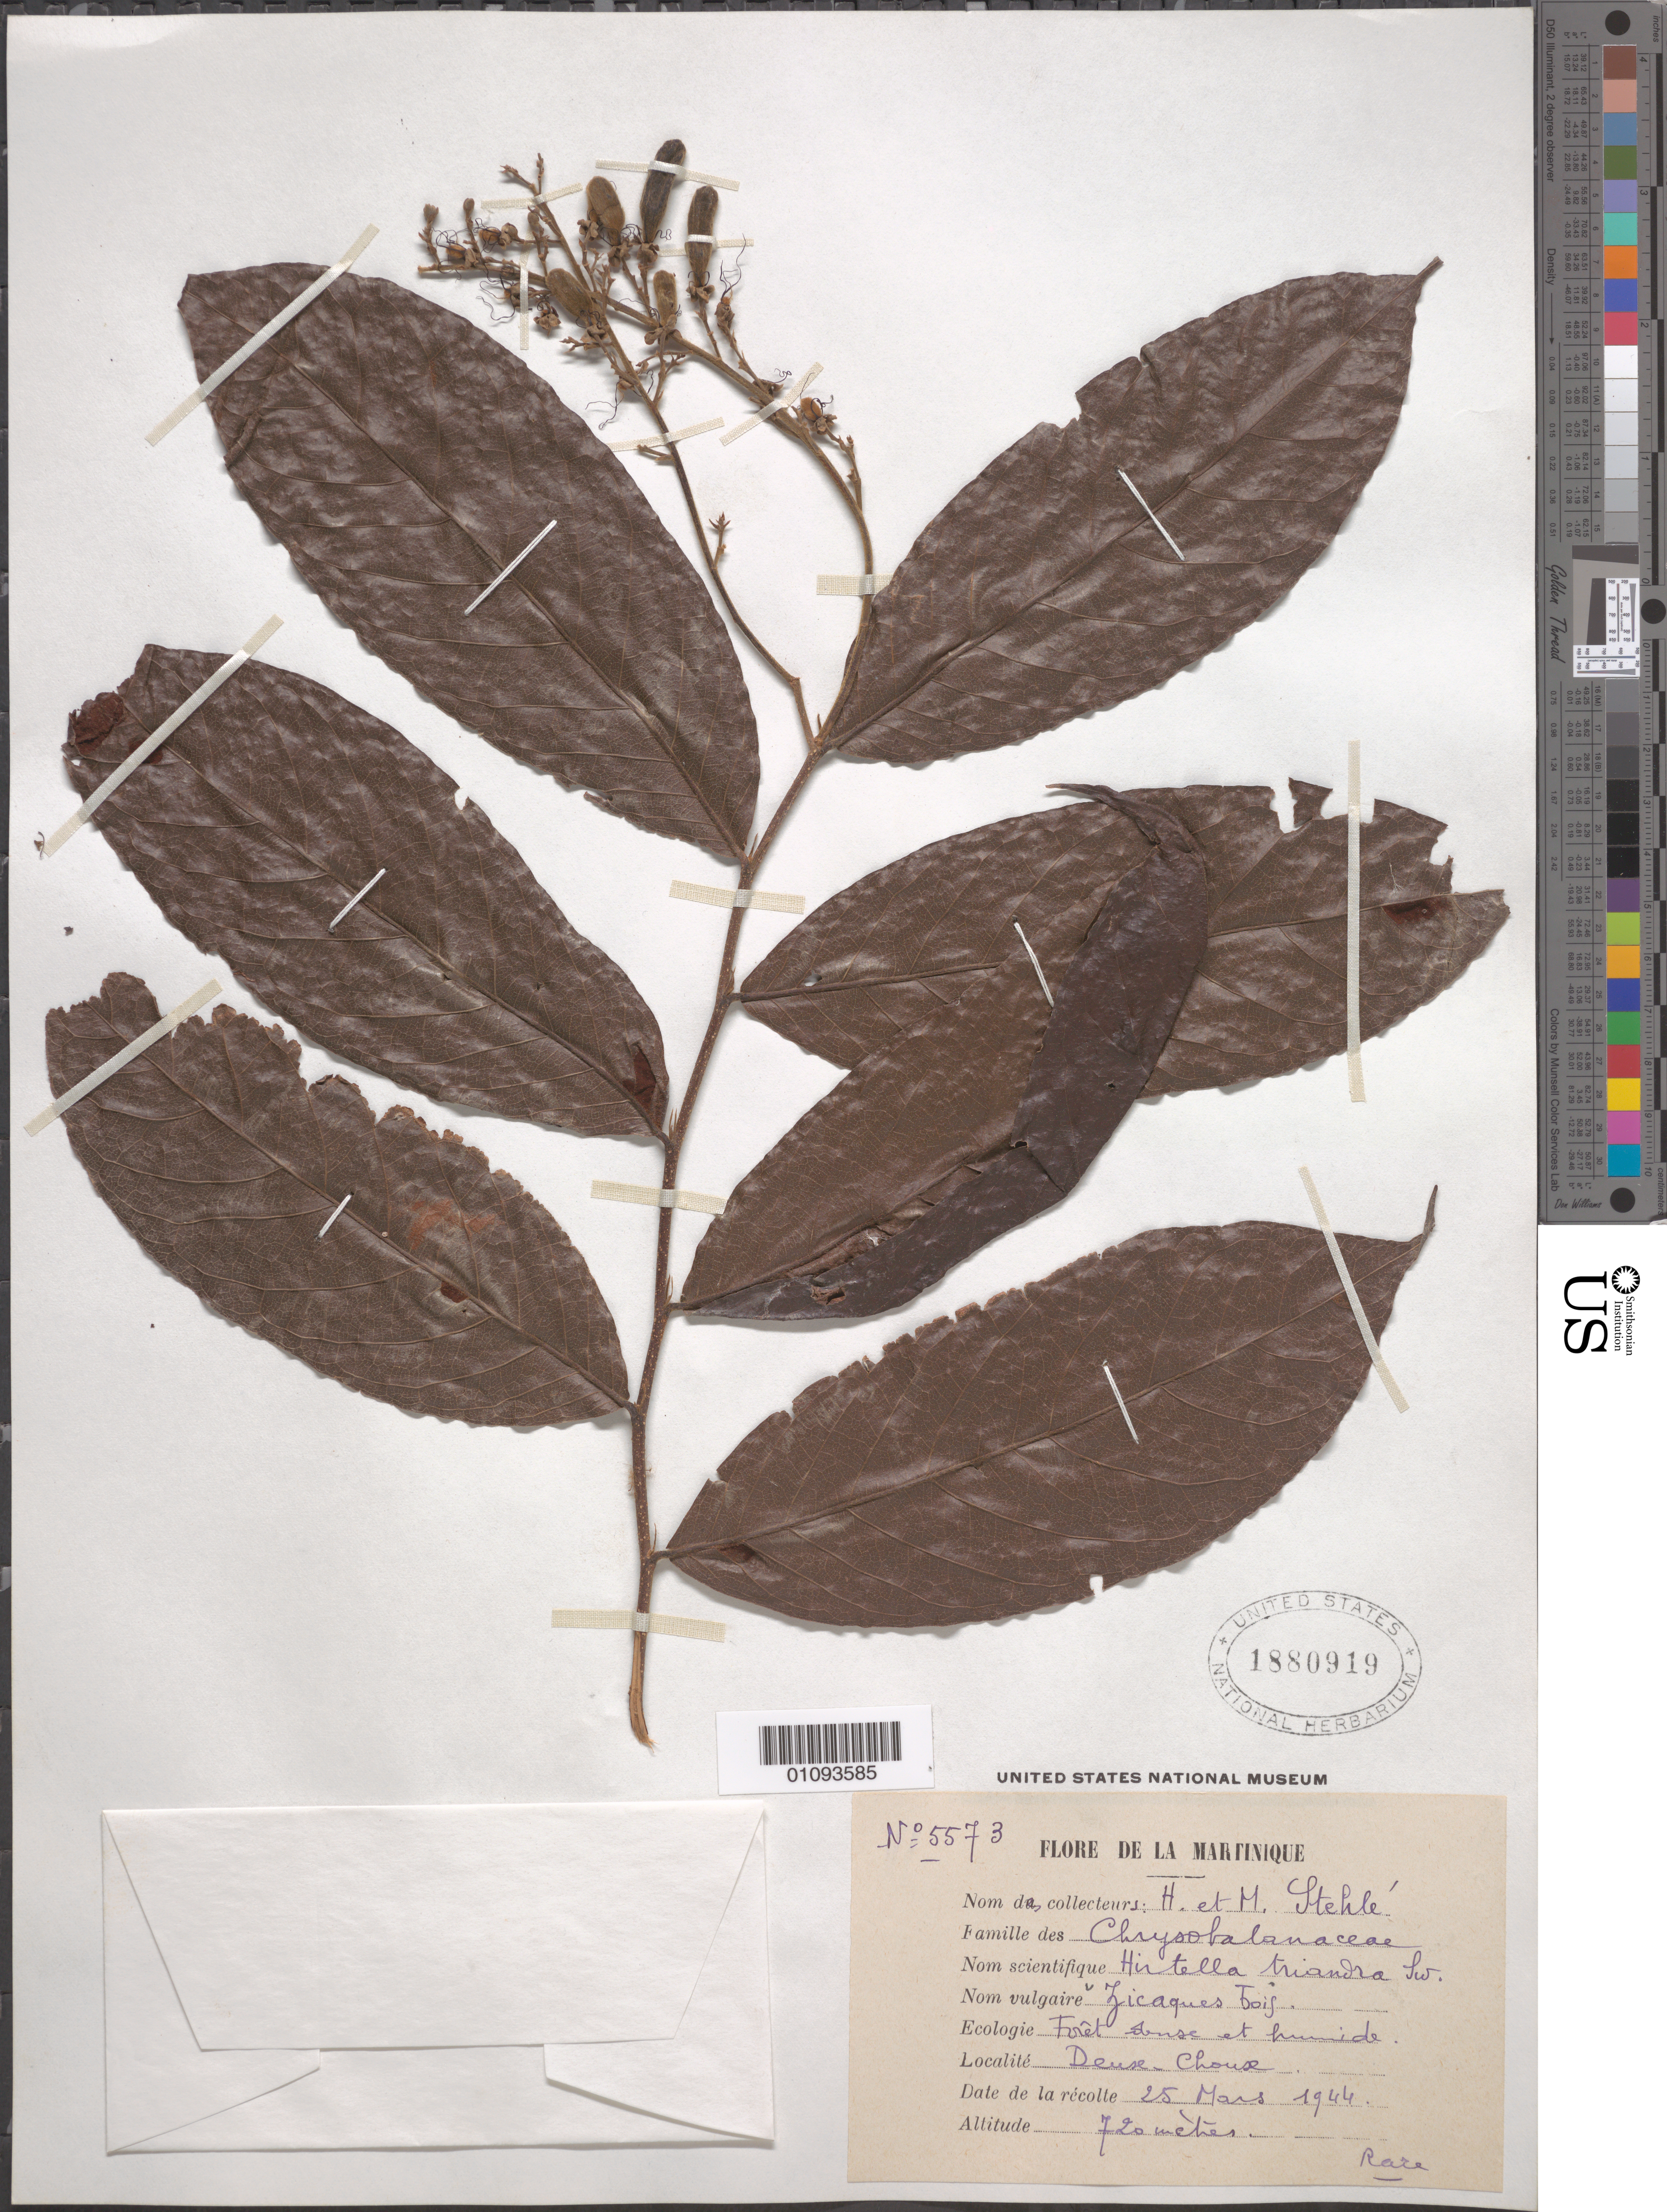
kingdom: Plantae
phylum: Tracheophyta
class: Magnoliopsida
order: Malpighiales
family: Chrysobalanaceae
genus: Hirtella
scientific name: Hirtella triandra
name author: Sw.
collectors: H. Stehlé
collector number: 5573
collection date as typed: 25 Mar 1944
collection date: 1944-03-25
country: Martinique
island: Martinique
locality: Deux Chouse, Forte dense et humide.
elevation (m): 720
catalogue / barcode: US 1880919